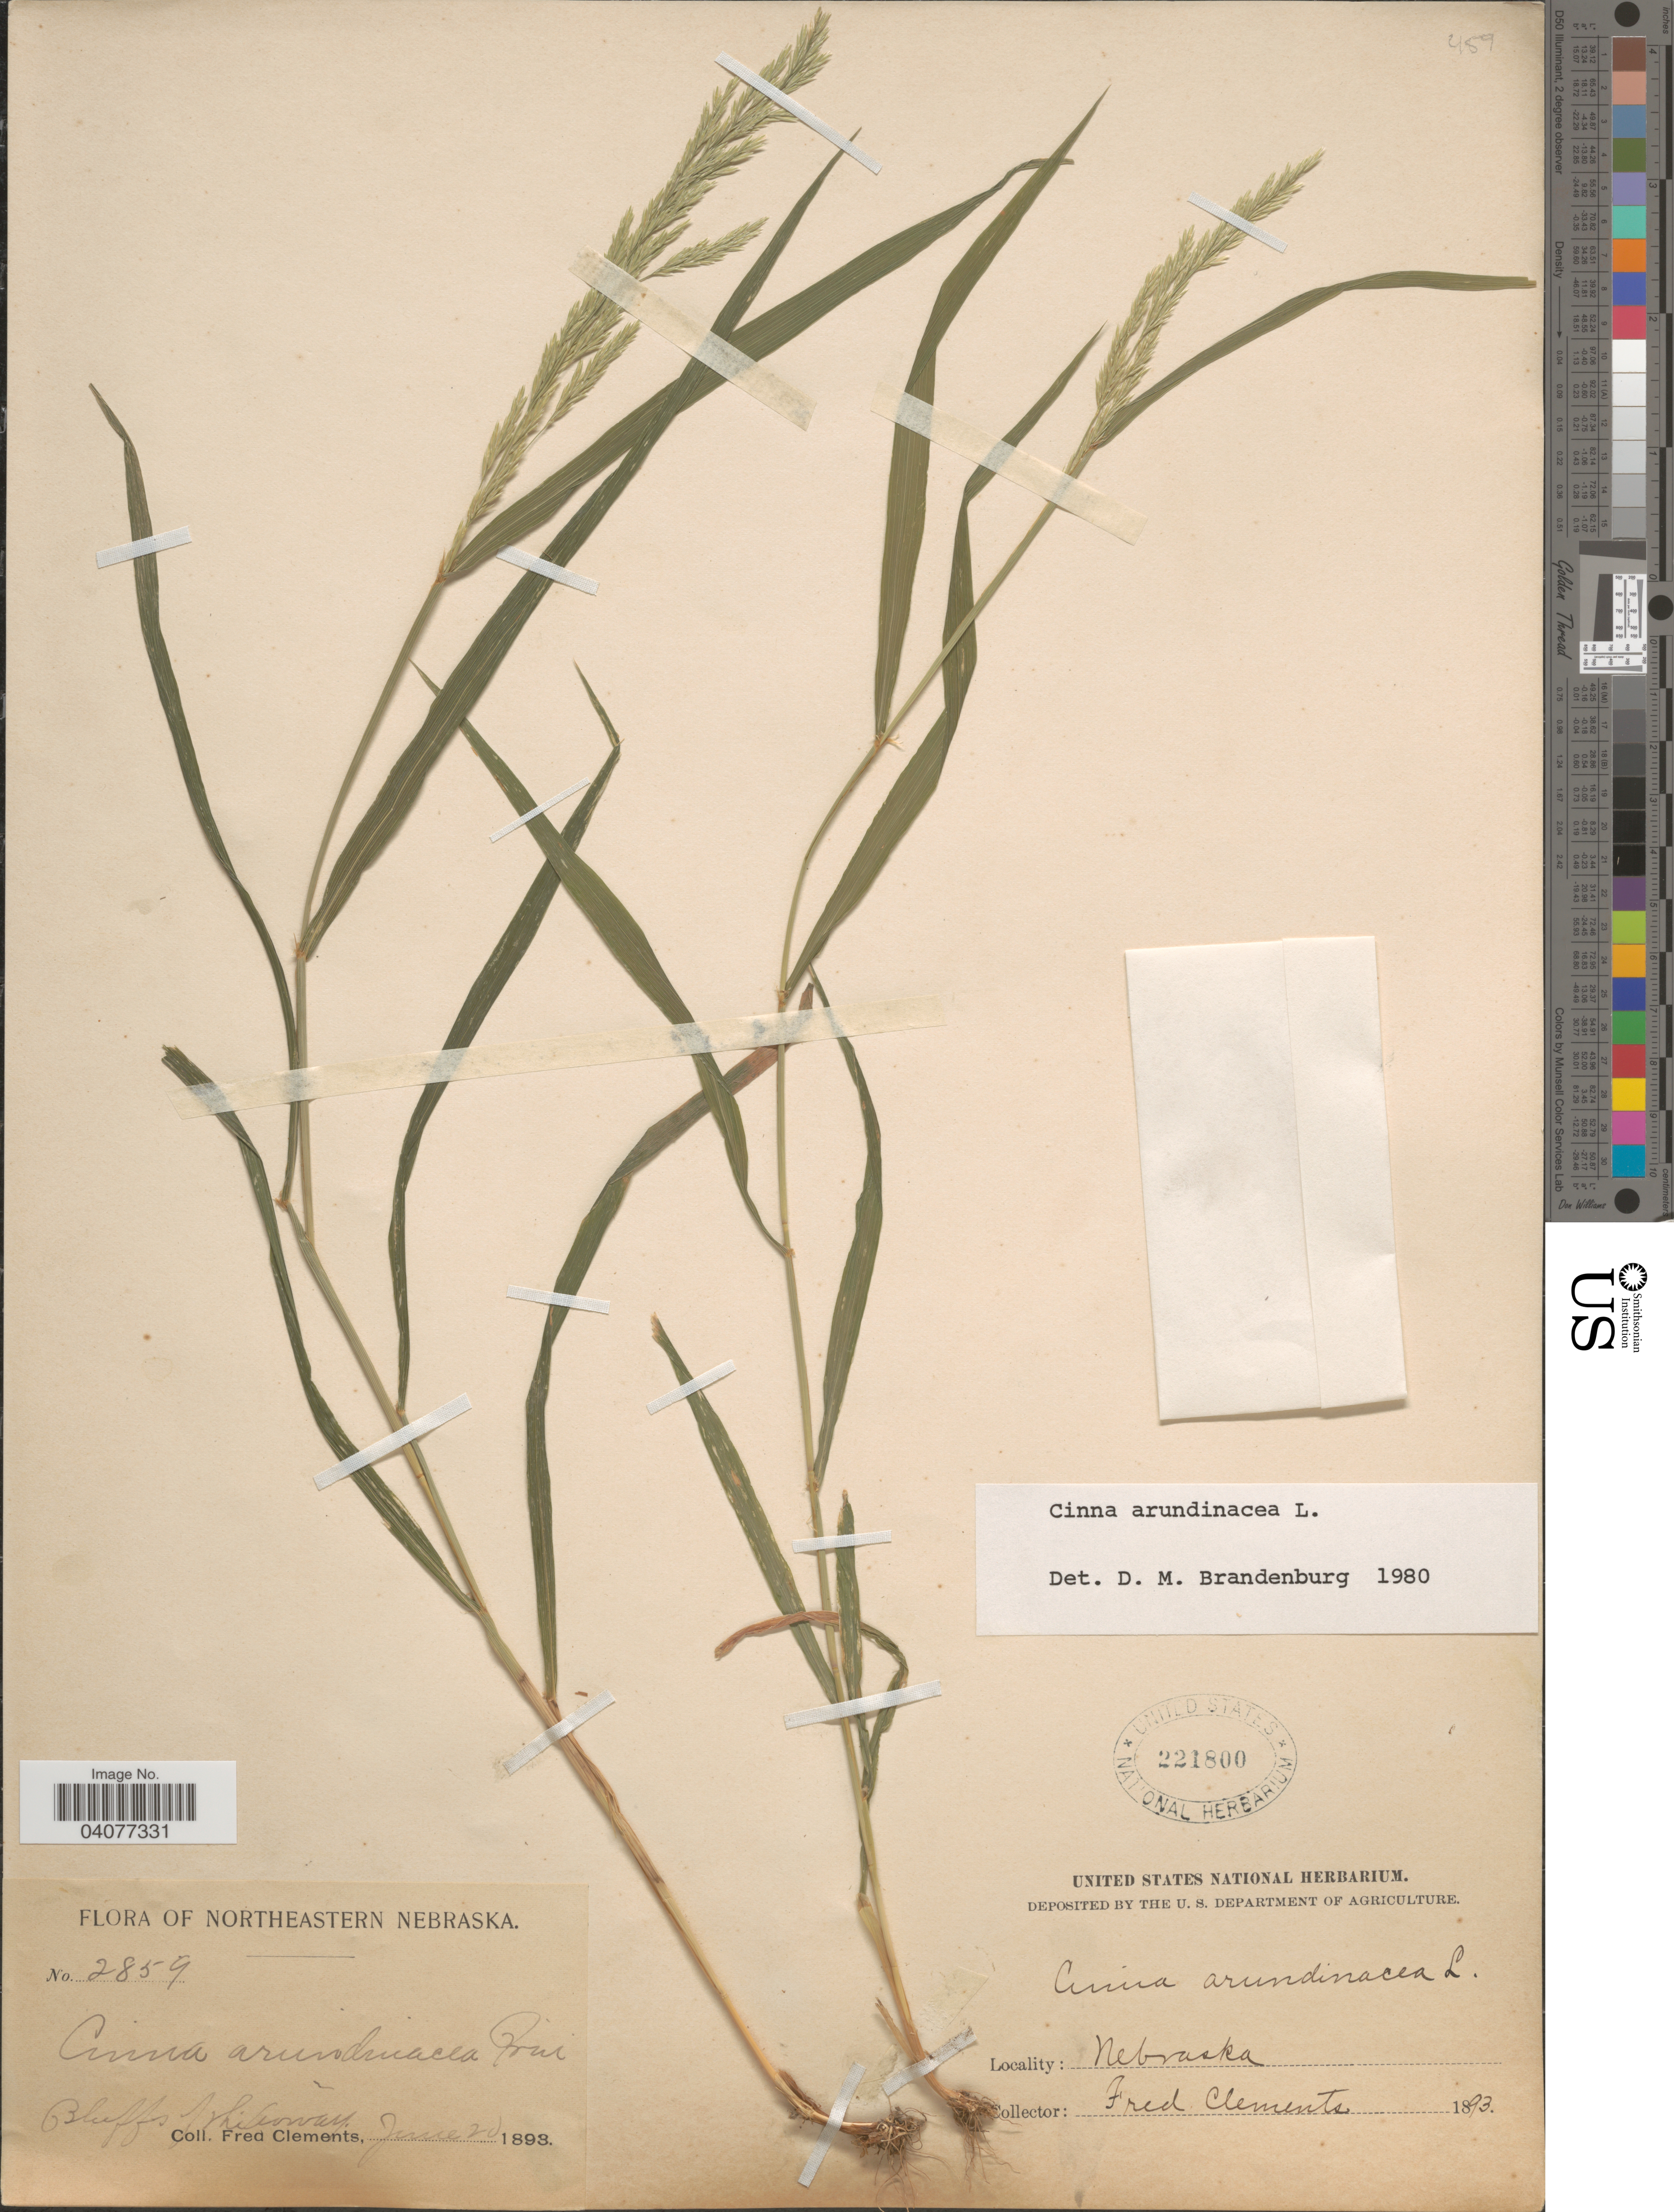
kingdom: Plantae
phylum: Tracheophyta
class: Liliopsida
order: Poales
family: Poaceae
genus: Cinna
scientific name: Cinna arundinacea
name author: L.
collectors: F. E. Clements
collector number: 2859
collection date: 1893-06-20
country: United States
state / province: Nebraska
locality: Northeastern Nebraska. Bluffs of Whiteway.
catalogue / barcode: US 221800